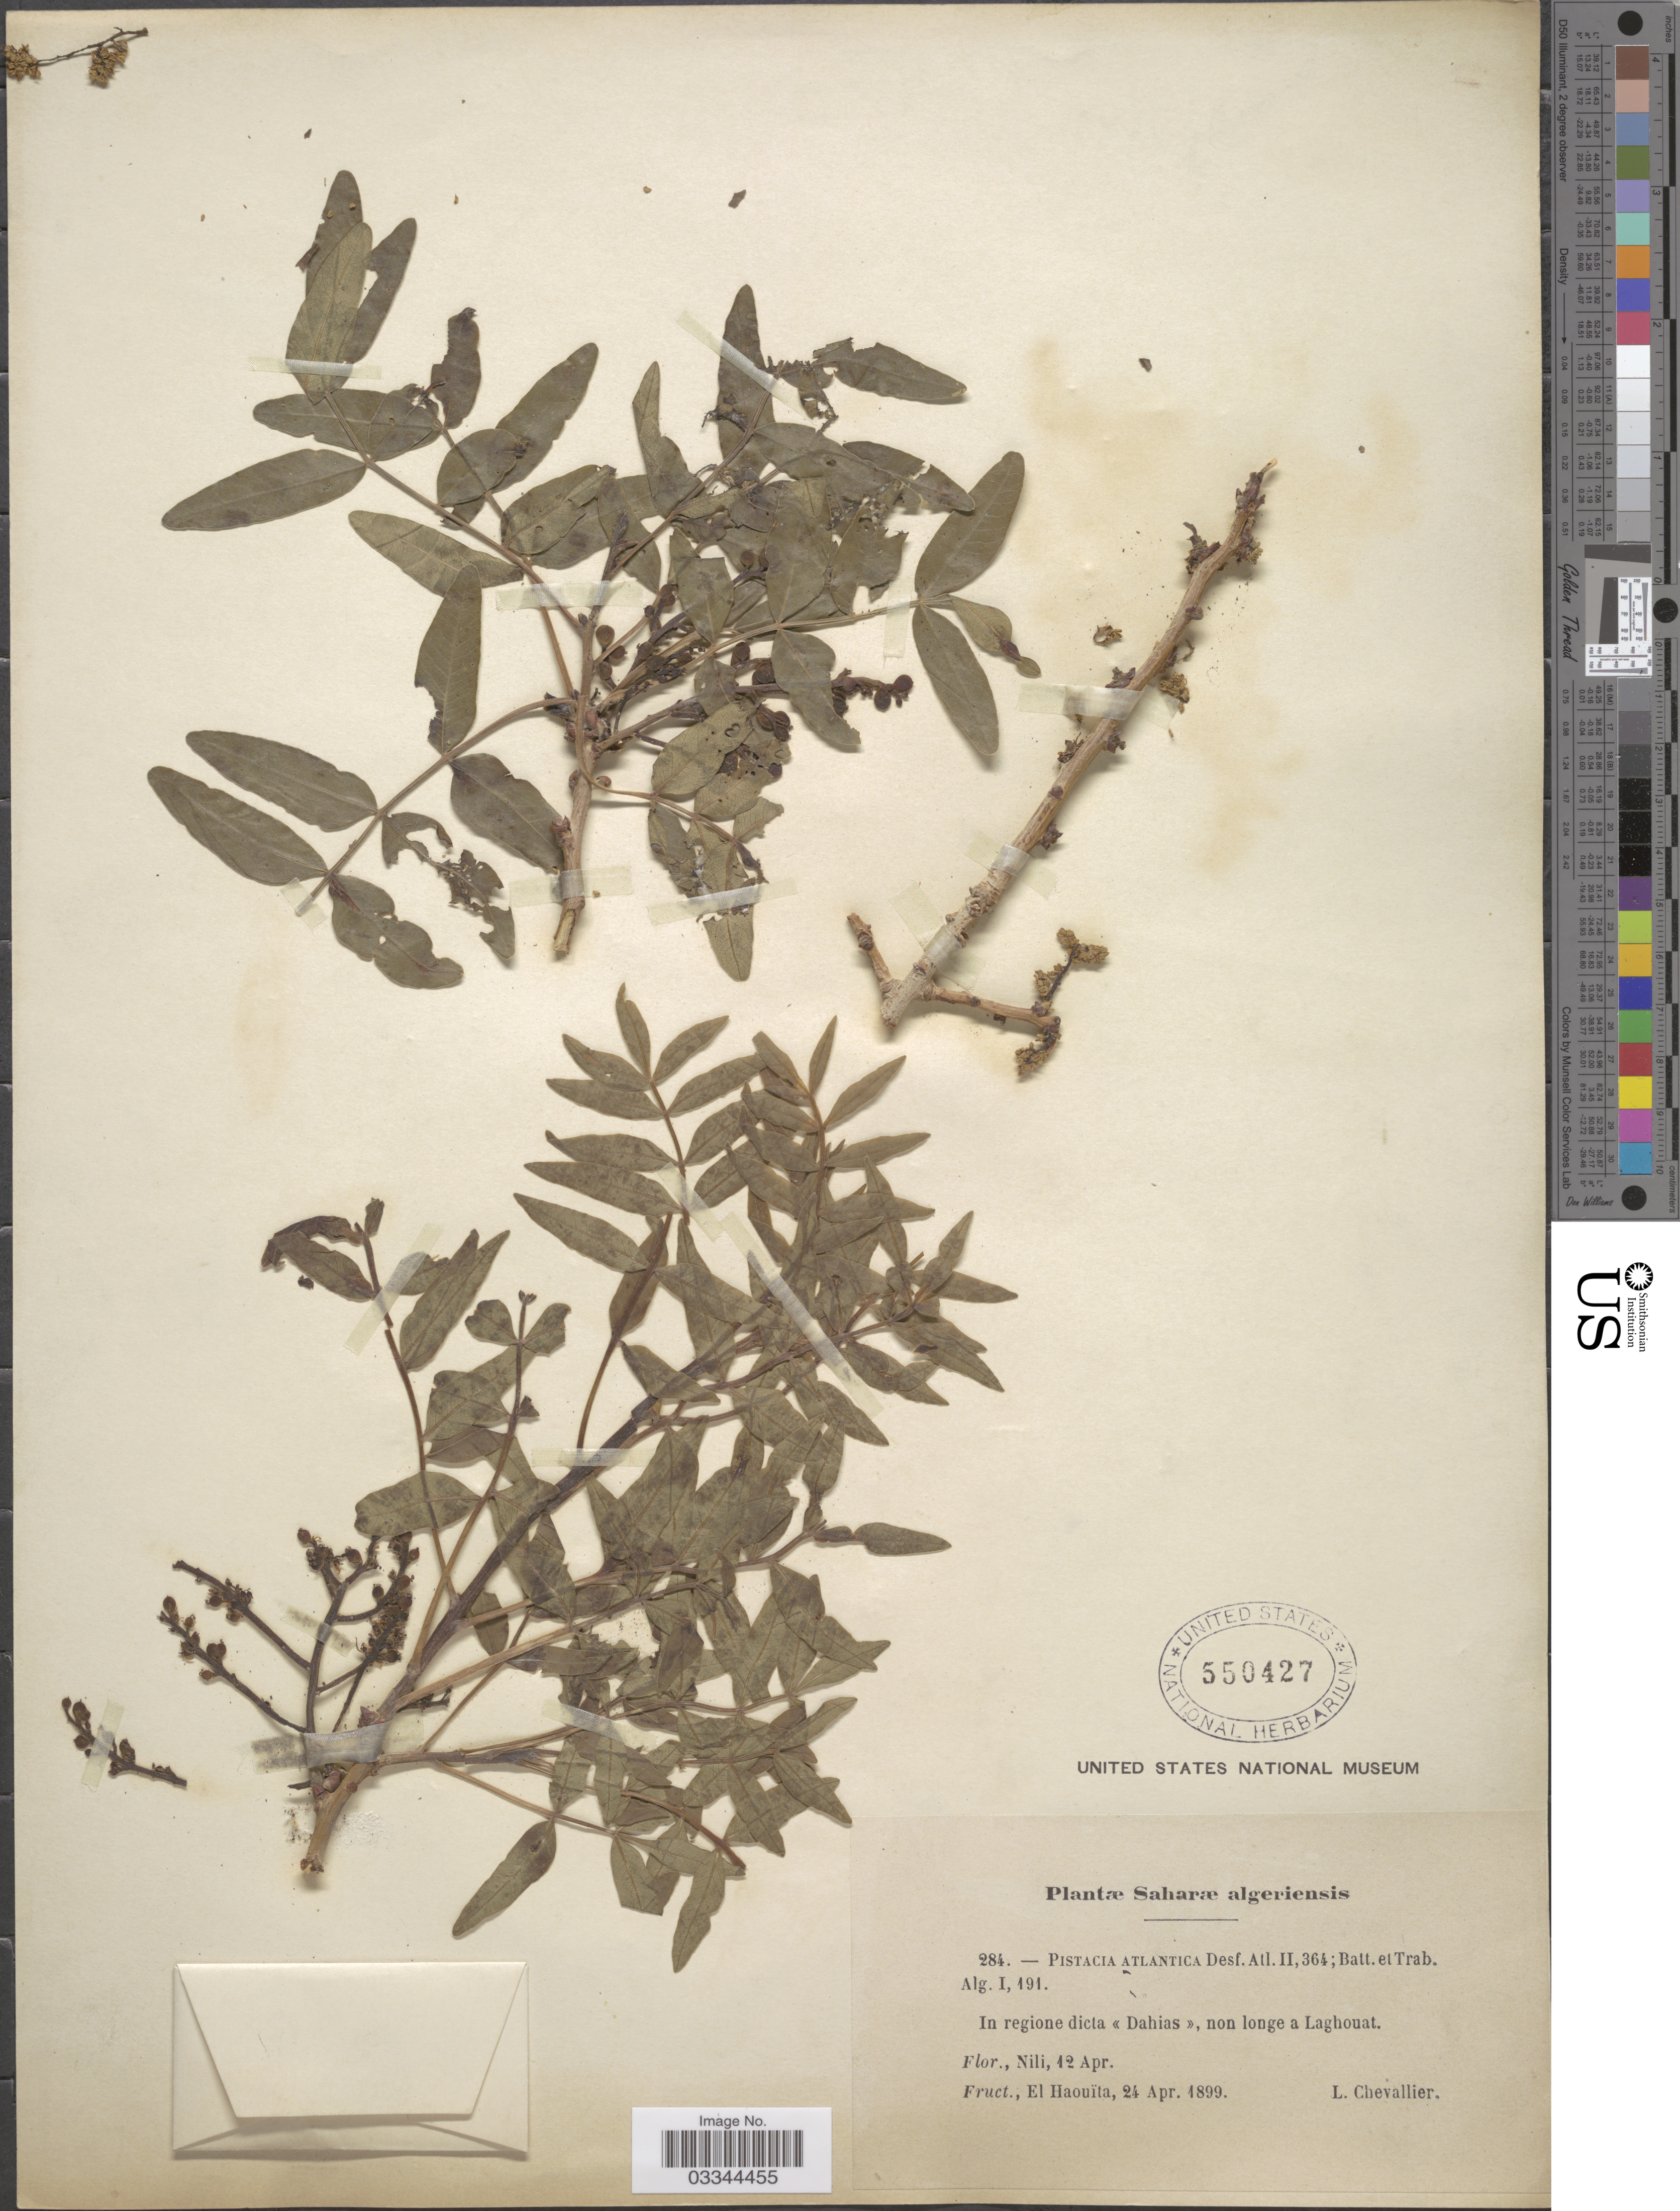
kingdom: Plantae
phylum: Tracheophyta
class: Magnoliopsida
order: Sapindales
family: Anacardiaceae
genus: Pistacia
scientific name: Pistacia atlantica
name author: Desf.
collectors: L. Chevallier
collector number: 284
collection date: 1899-04-12/1899-04-24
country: Algeria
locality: Saharæ algeriensis. In regione dicta Dahias, non longe a Laghouat. Nili, El Haouïta.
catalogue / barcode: US 550427